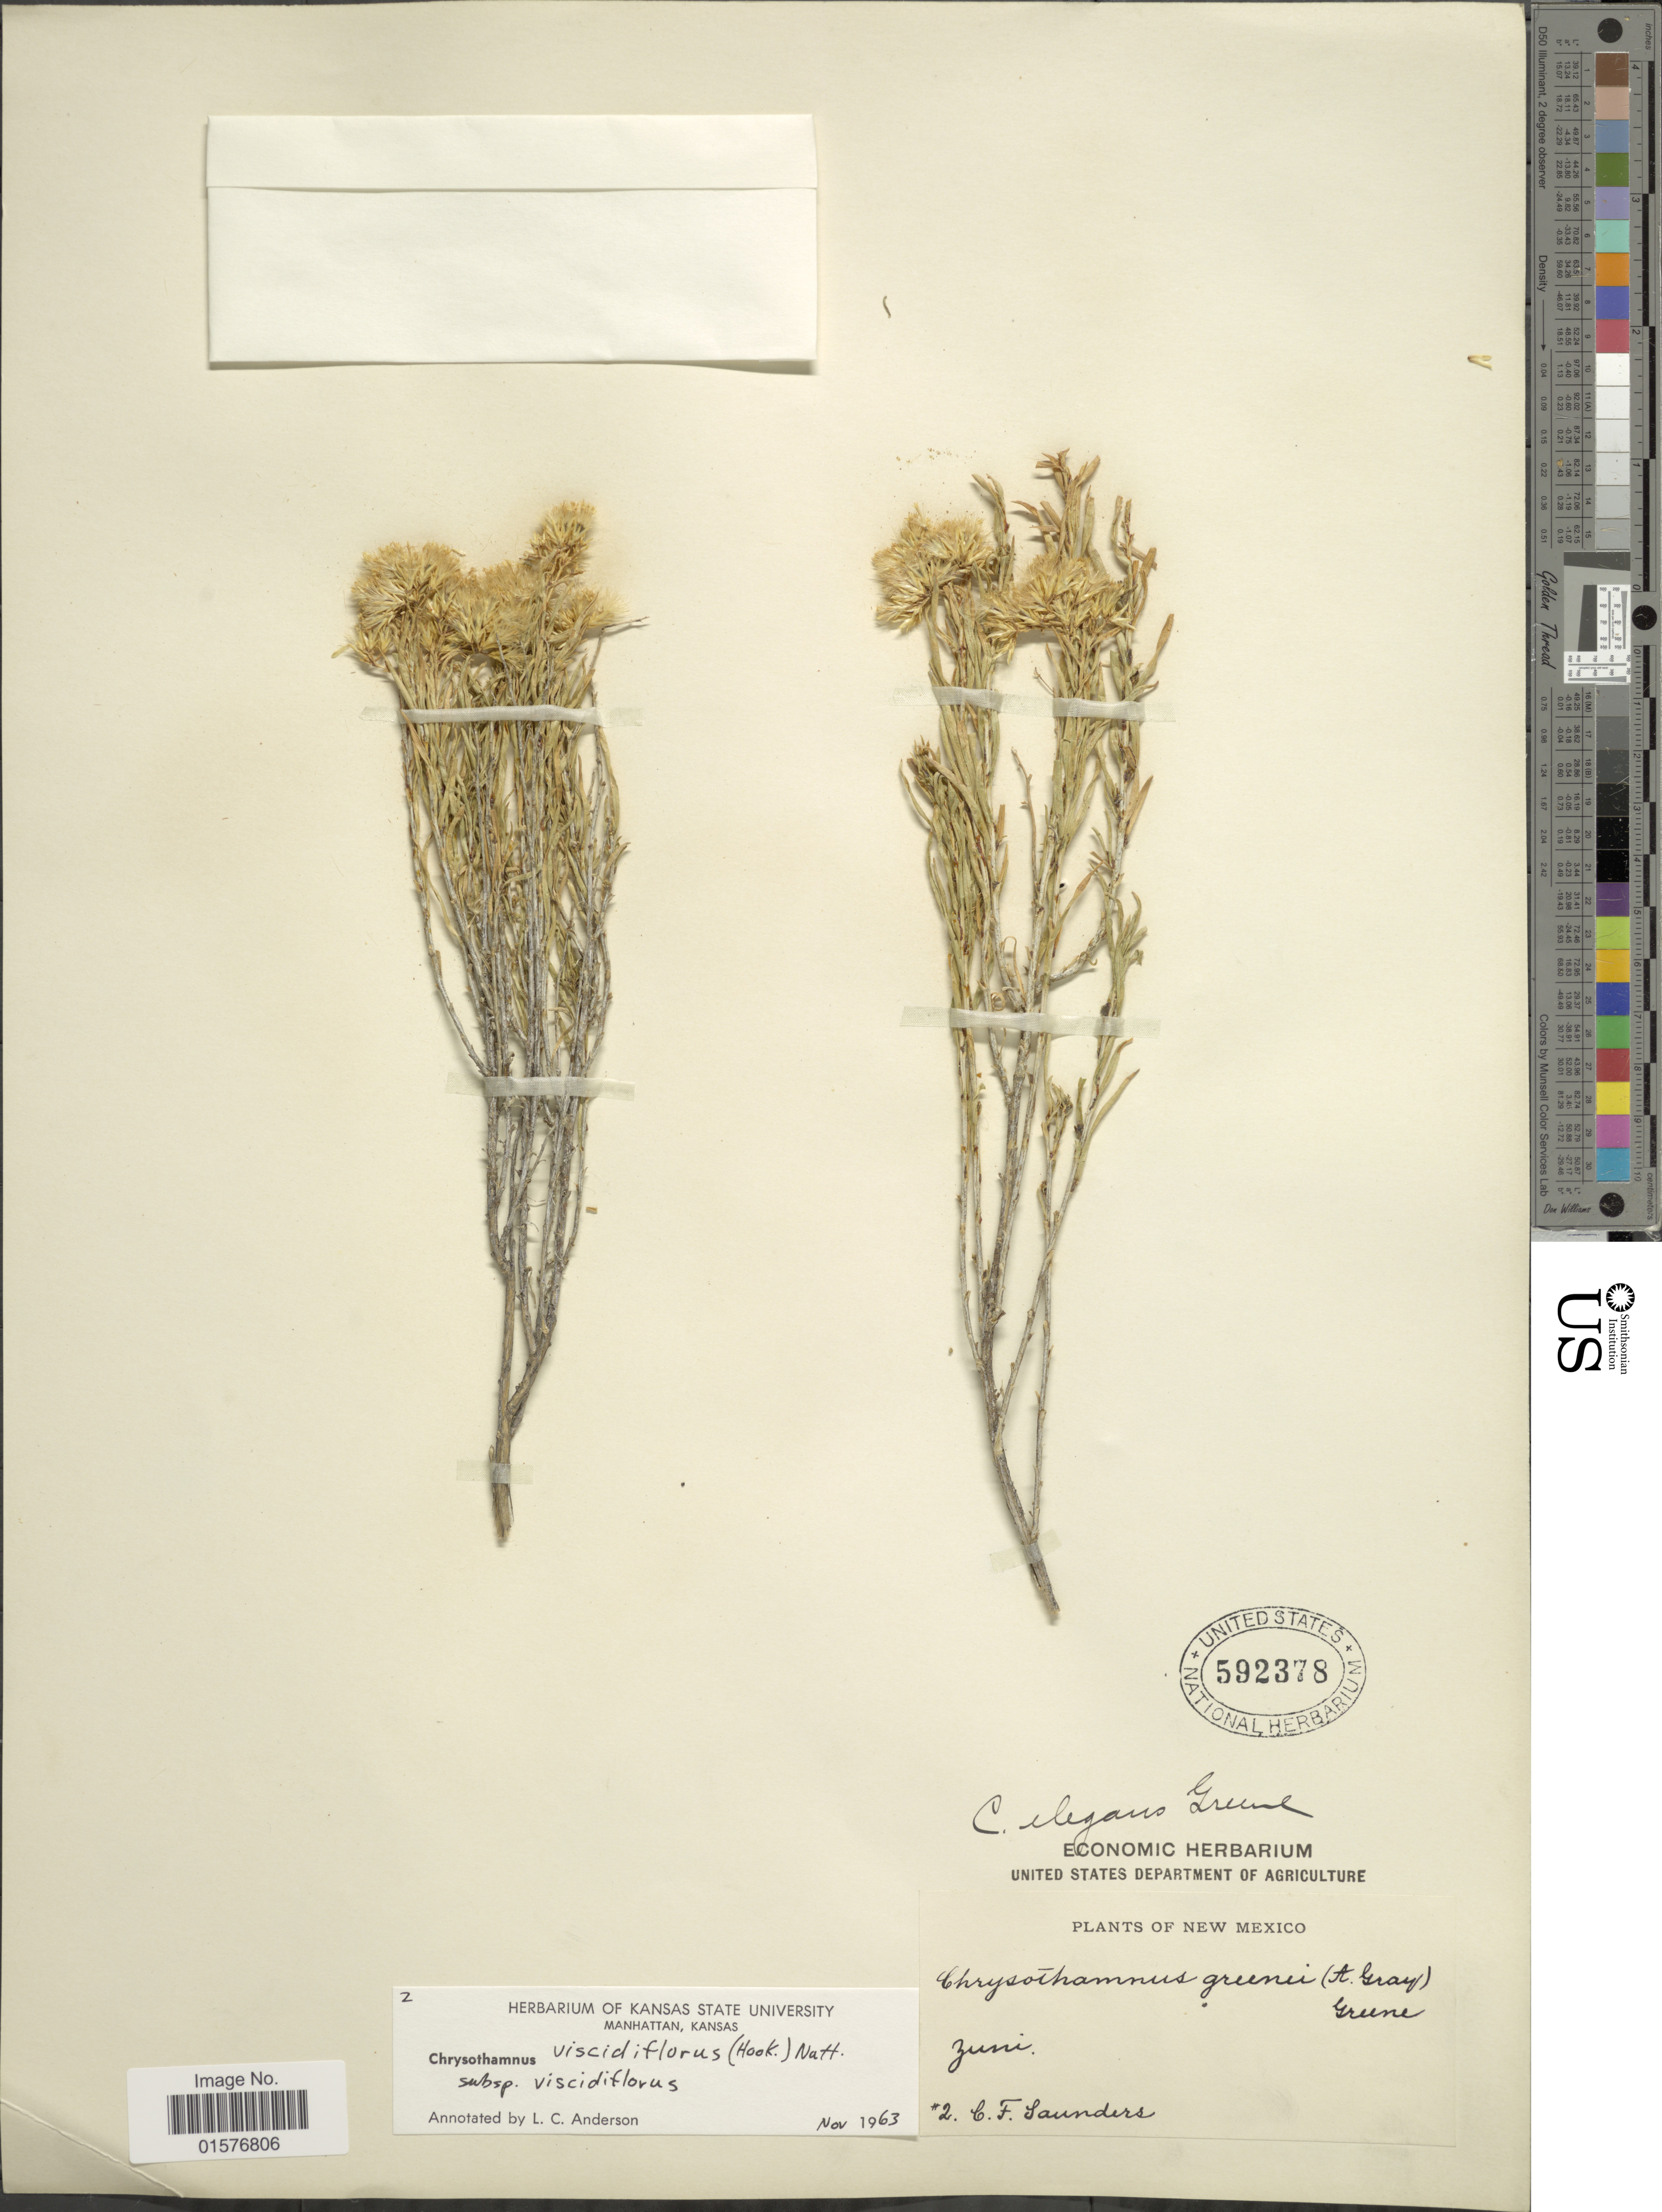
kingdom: Plantae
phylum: Tracheophyta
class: Magnoliopsida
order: Asterales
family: Asteraceae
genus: Chrysothamnus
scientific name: Chrysothamnus viscidiflorus subsp. viscidiflorus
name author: (Hook.) Nutt.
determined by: Urbatsch, Lowell E., Curator (LSU), Louisiana State University (UNITED STATES)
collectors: C.F. Saunders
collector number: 2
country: United States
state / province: New Mexico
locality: Zuni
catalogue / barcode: US 592378